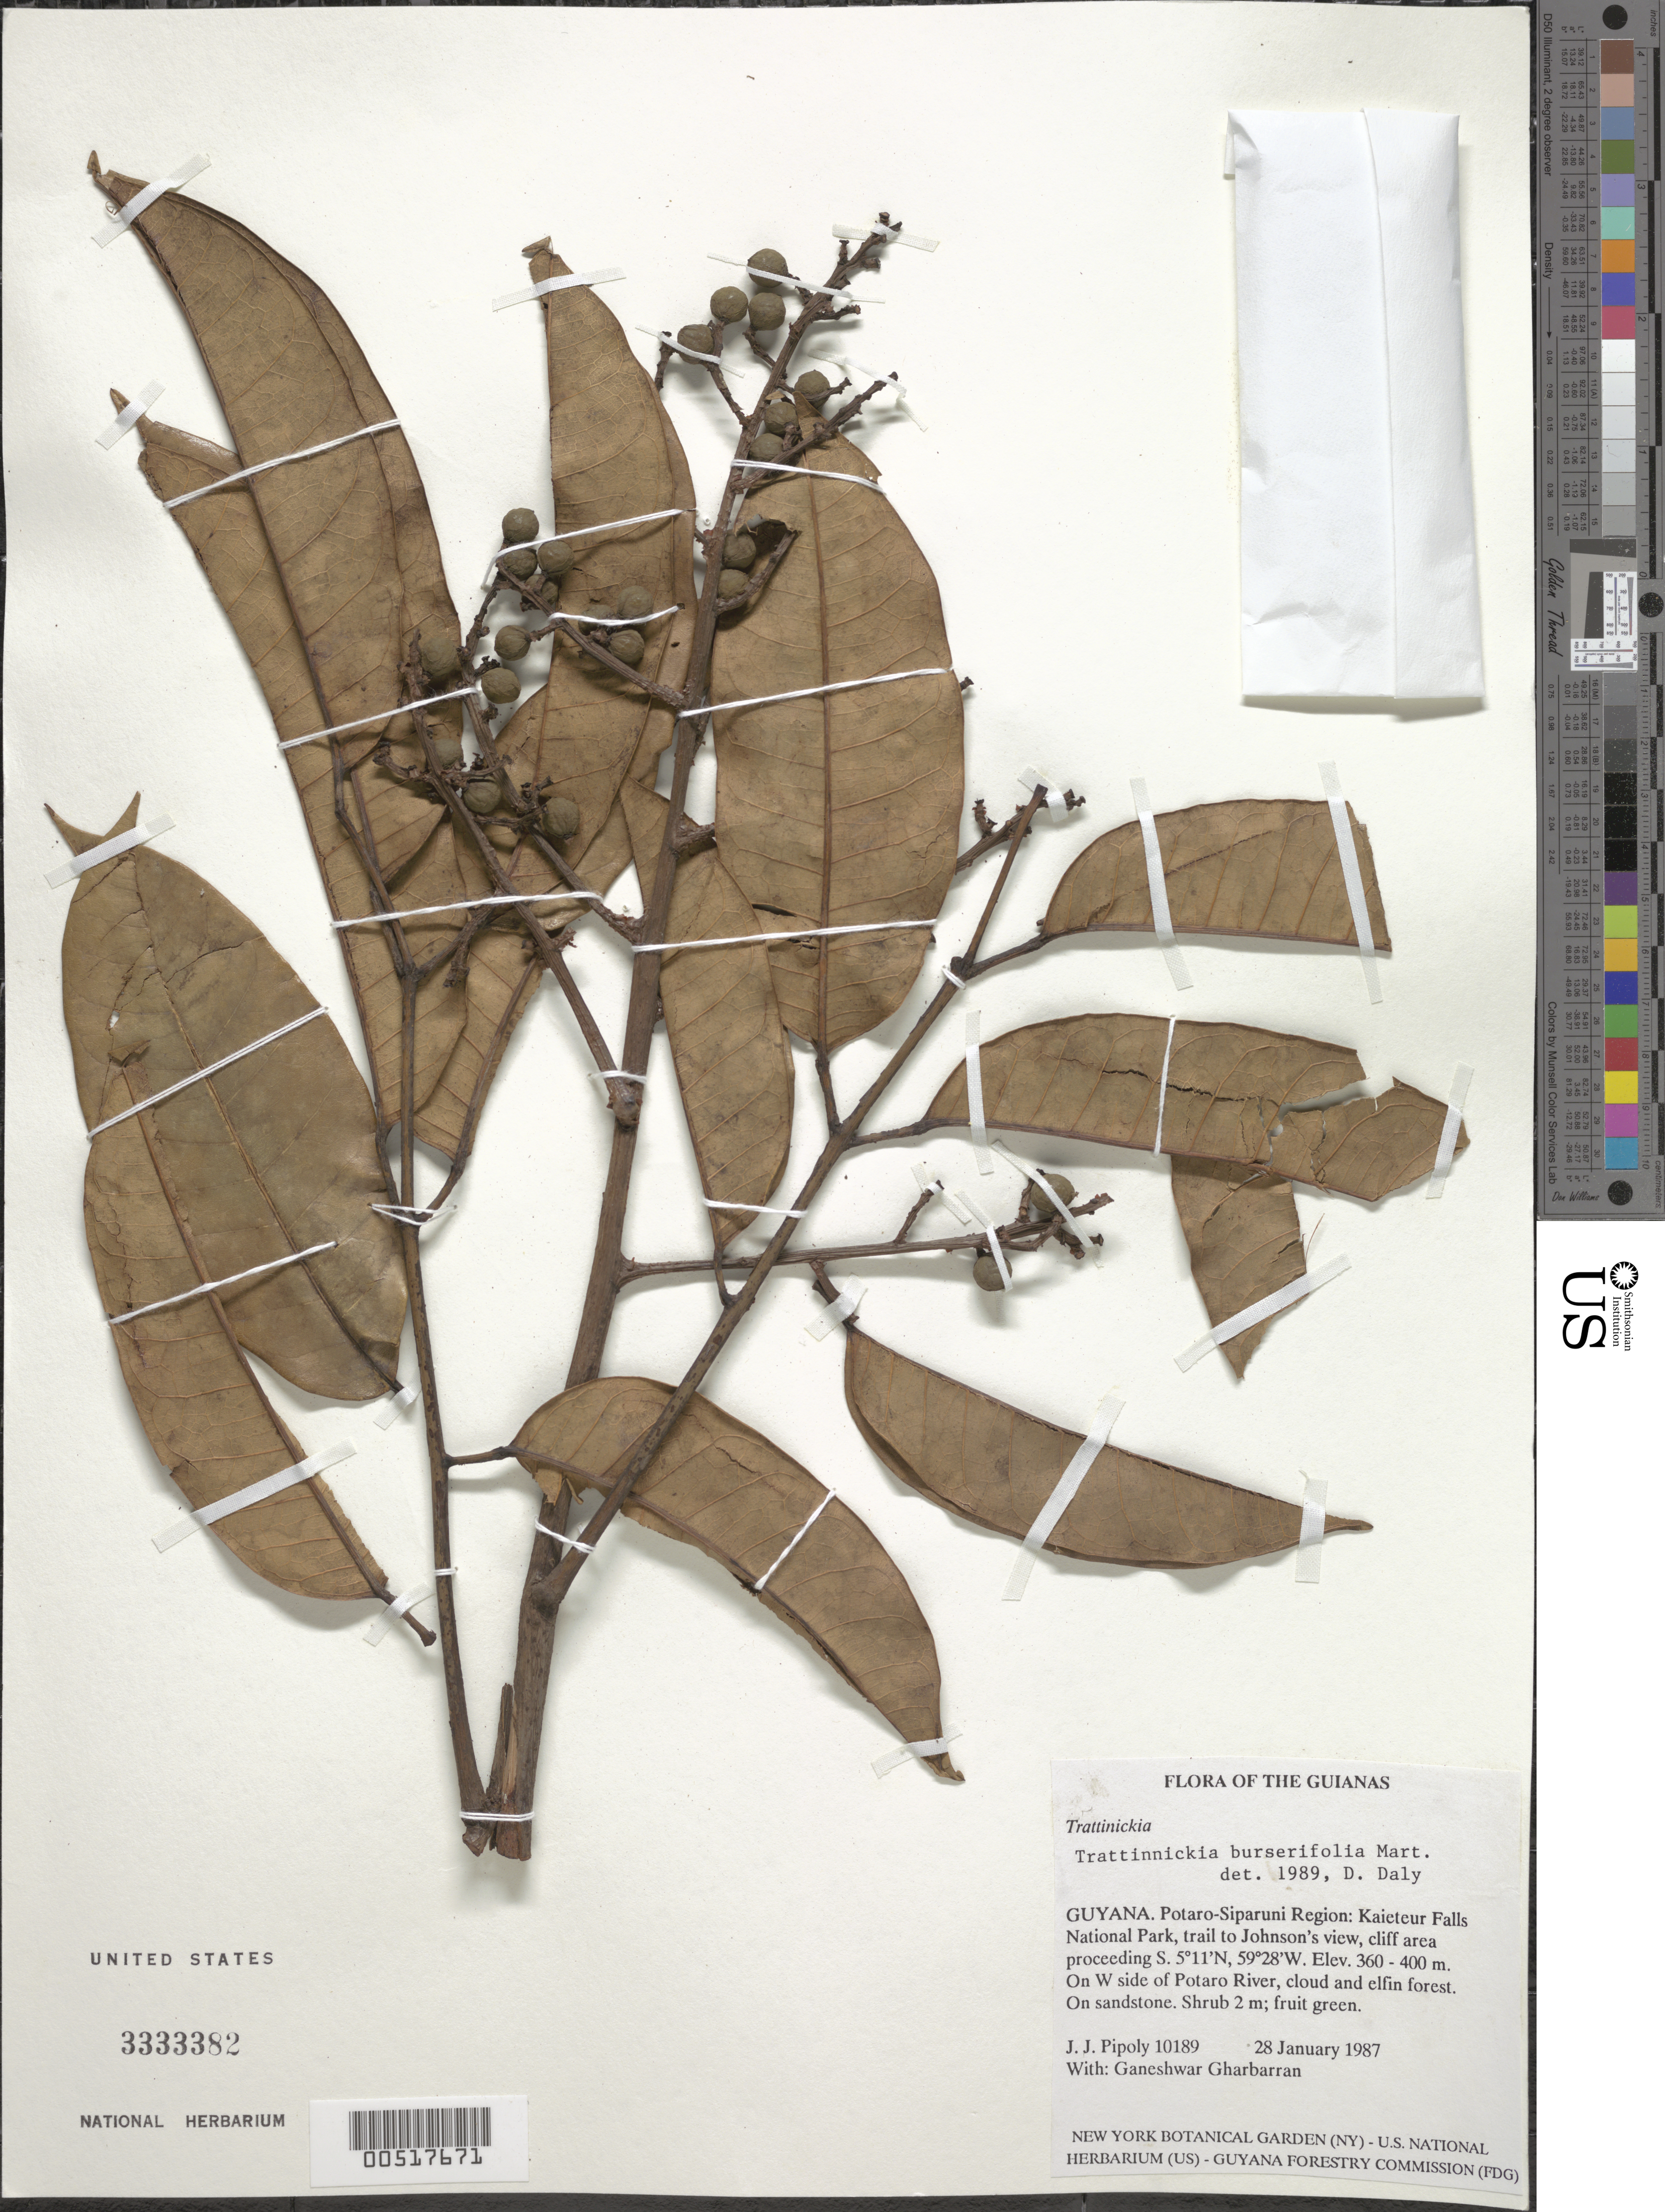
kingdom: Plantae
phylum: Tracheophyta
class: Magnoliopsida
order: Sapindales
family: Burseraceae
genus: Trattinnickia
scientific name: Trattinnickia burserifolia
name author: Mart.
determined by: Daly, D. C.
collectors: J. J. Pipoly & G. Gharbarran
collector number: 10189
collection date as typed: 28 January 1987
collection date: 1987-01-28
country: Guyana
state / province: Potaro-Siparuni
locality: Kaieteur Falls National Park, trail to Johnson's view, cliff area proceeding S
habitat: On W side of Potaro River, cloud and elfin forest. On sandstone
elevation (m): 360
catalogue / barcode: US 3333382